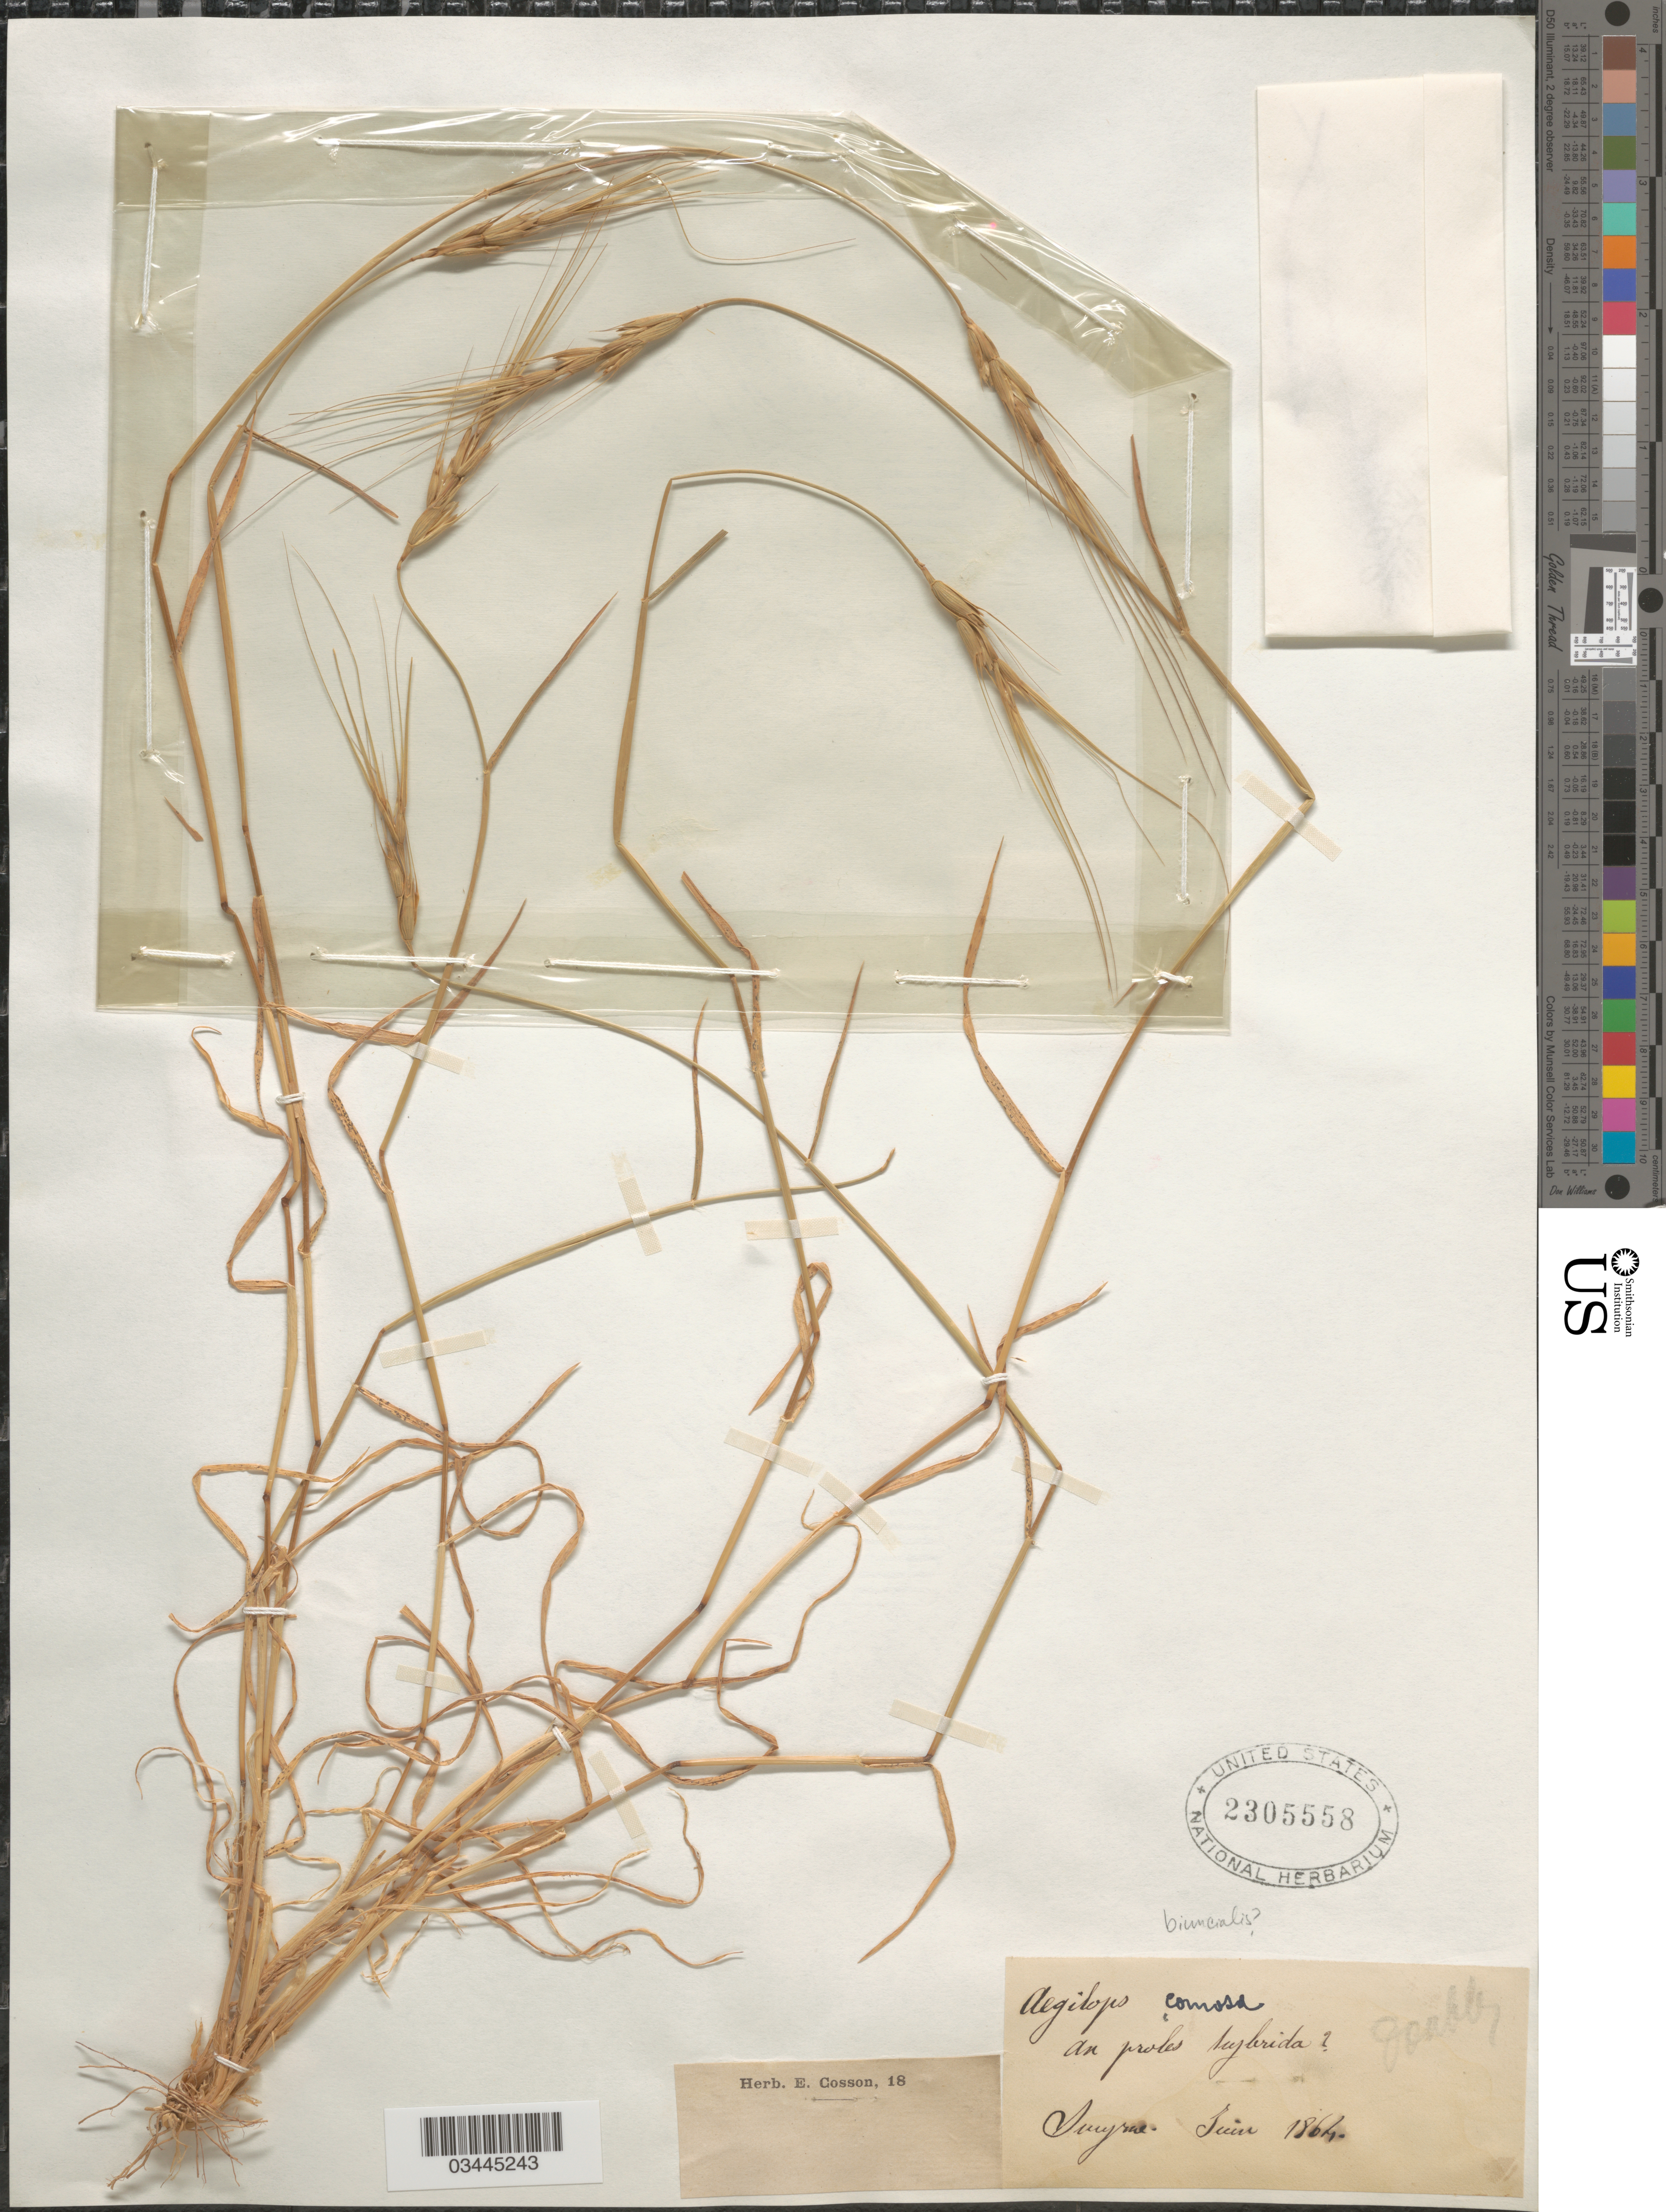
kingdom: Plantae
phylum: Tracheophyta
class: Liliopsida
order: Poales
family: Poaceae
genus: Aegilops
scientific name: Aegilops comosa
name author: Sibth. & Sm.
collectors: ex herb. Cosson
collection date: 1864-06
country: Turkey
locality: Smyrne.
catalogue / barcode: US 2305558